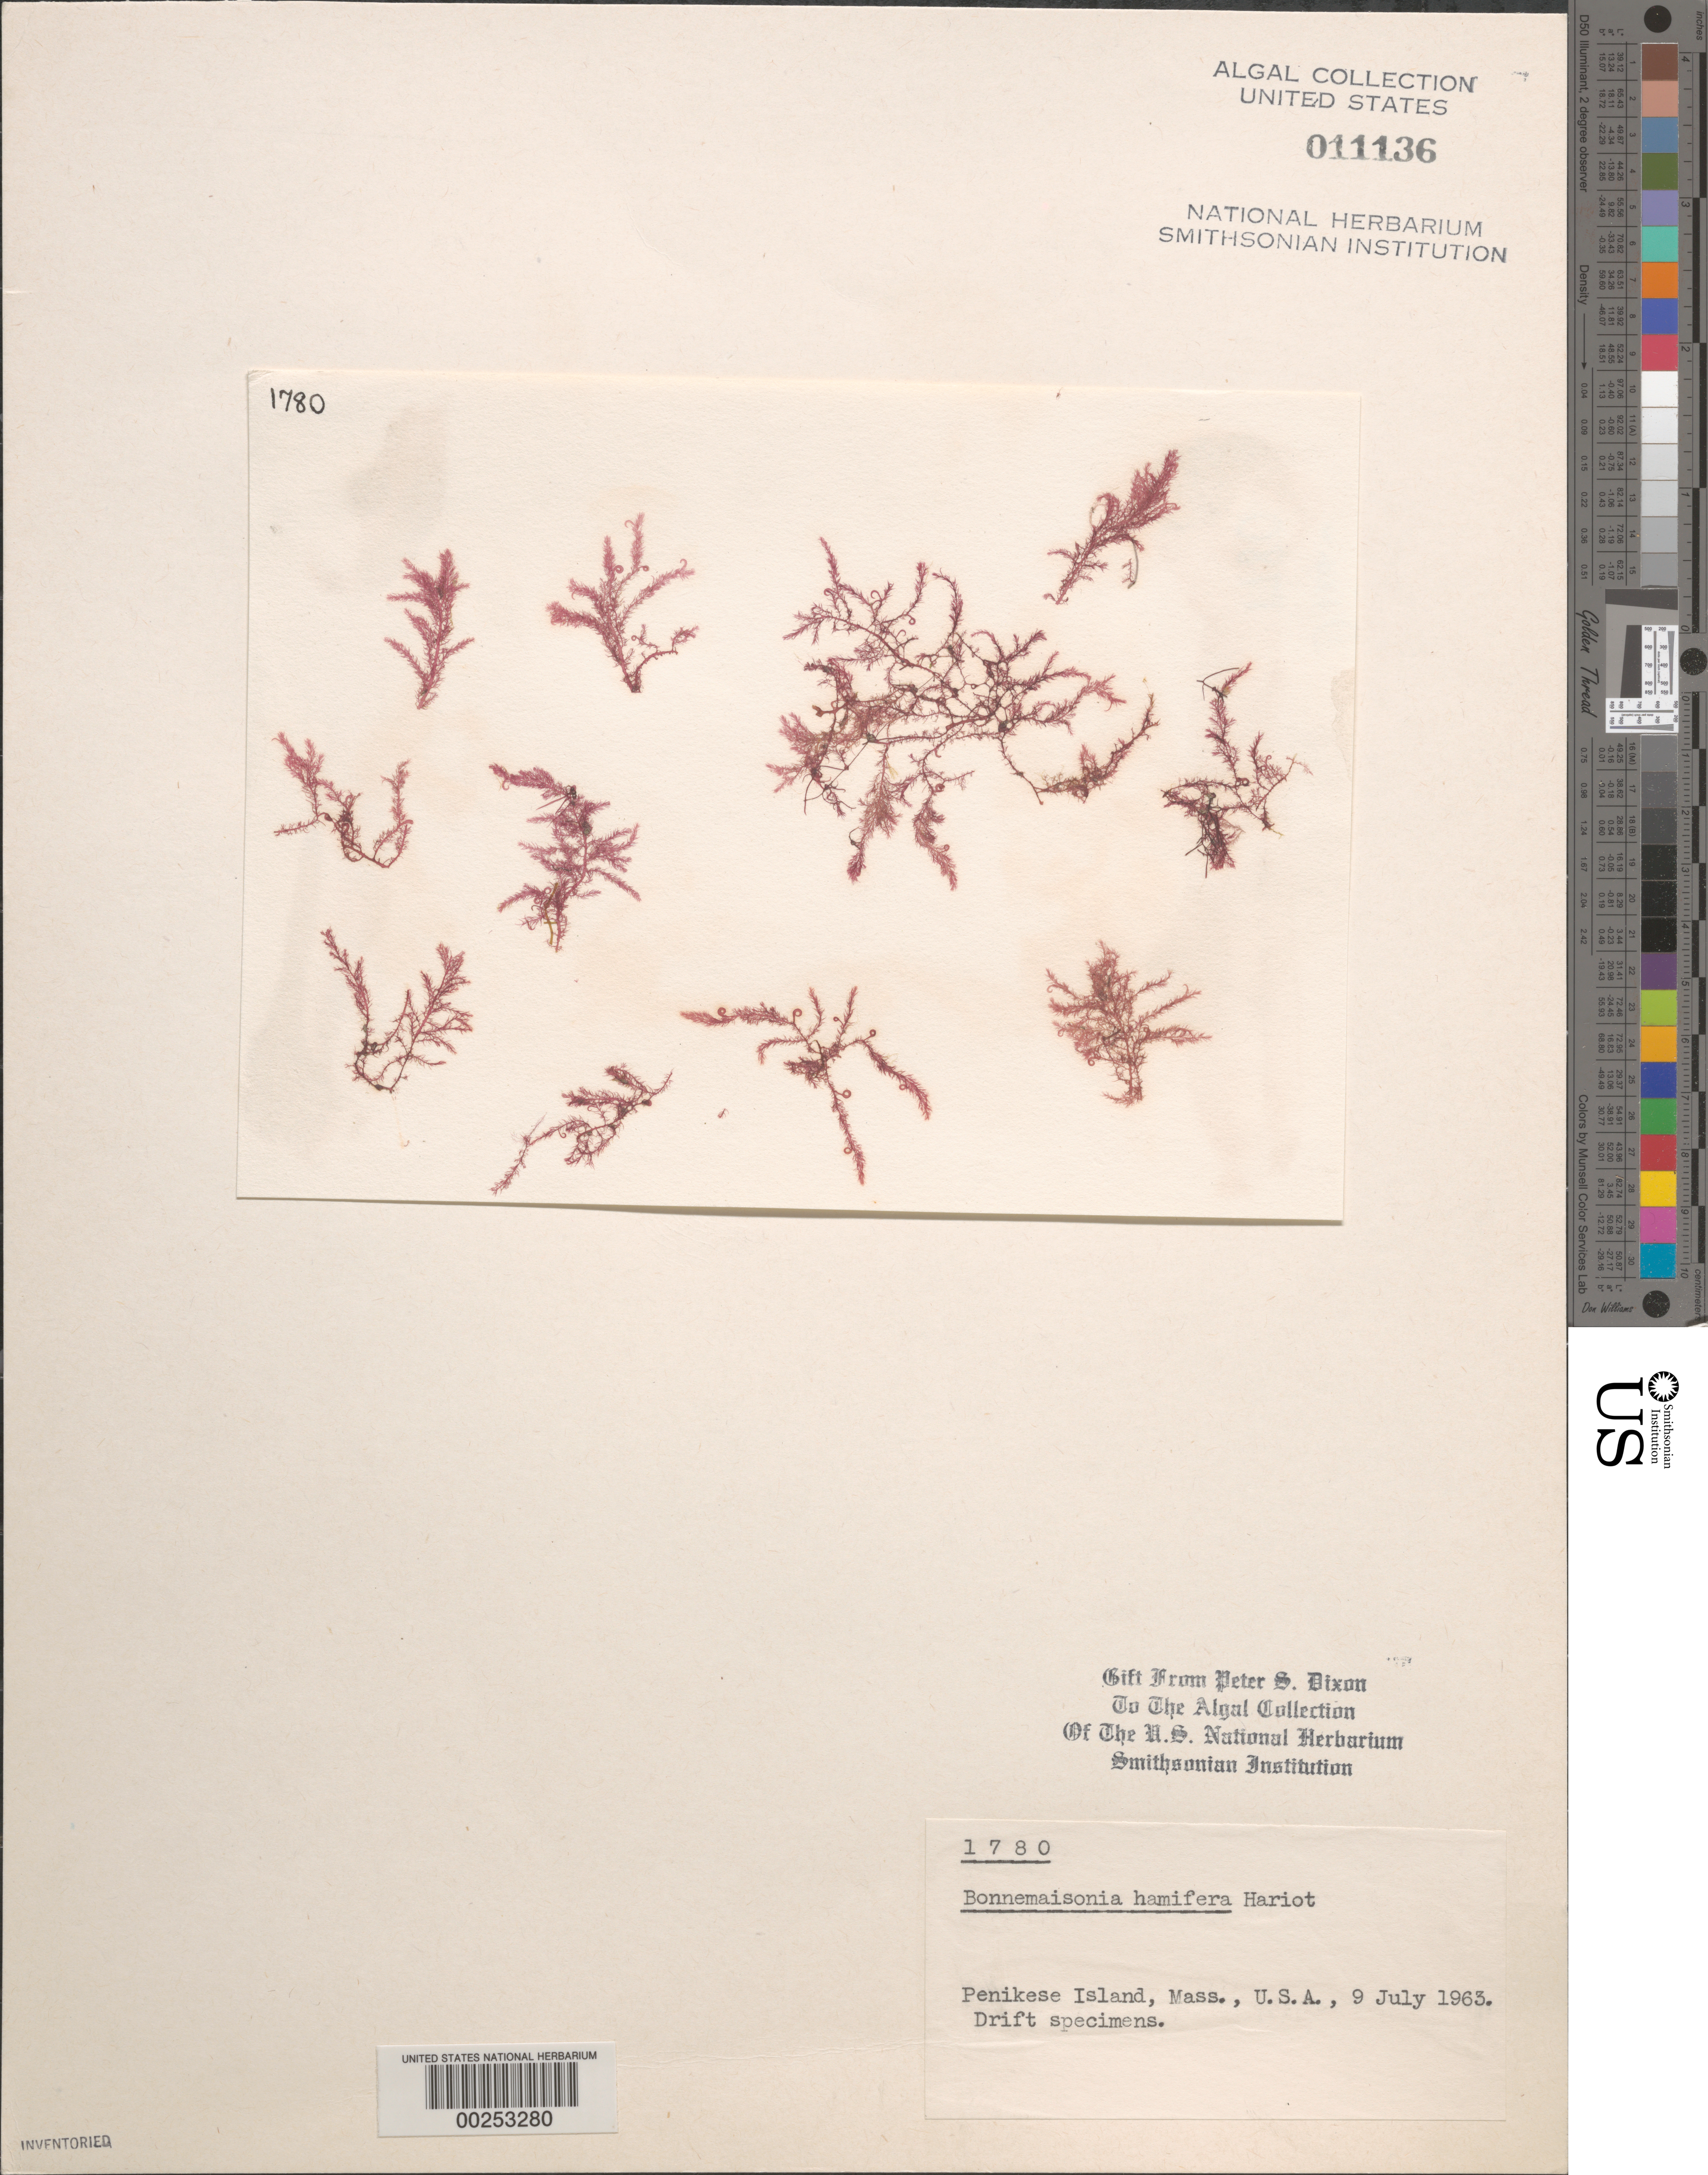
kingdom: Plantae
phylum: Rhodophyta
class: Florideophyceae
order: Bonnemaisoniales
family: Bonnemaisoniaceae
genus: Bonnemaisonia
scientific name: Bonnemaisonia hamifera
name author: P. Hariot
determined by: Dixon, P. S.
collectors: P. S. Dixon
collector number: PSD 1780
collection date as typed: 09 Jul 1963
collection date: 1963-07-09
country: United States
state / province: Massachusetts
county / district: Dukes County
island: Penikese Island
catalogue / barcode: US 11136